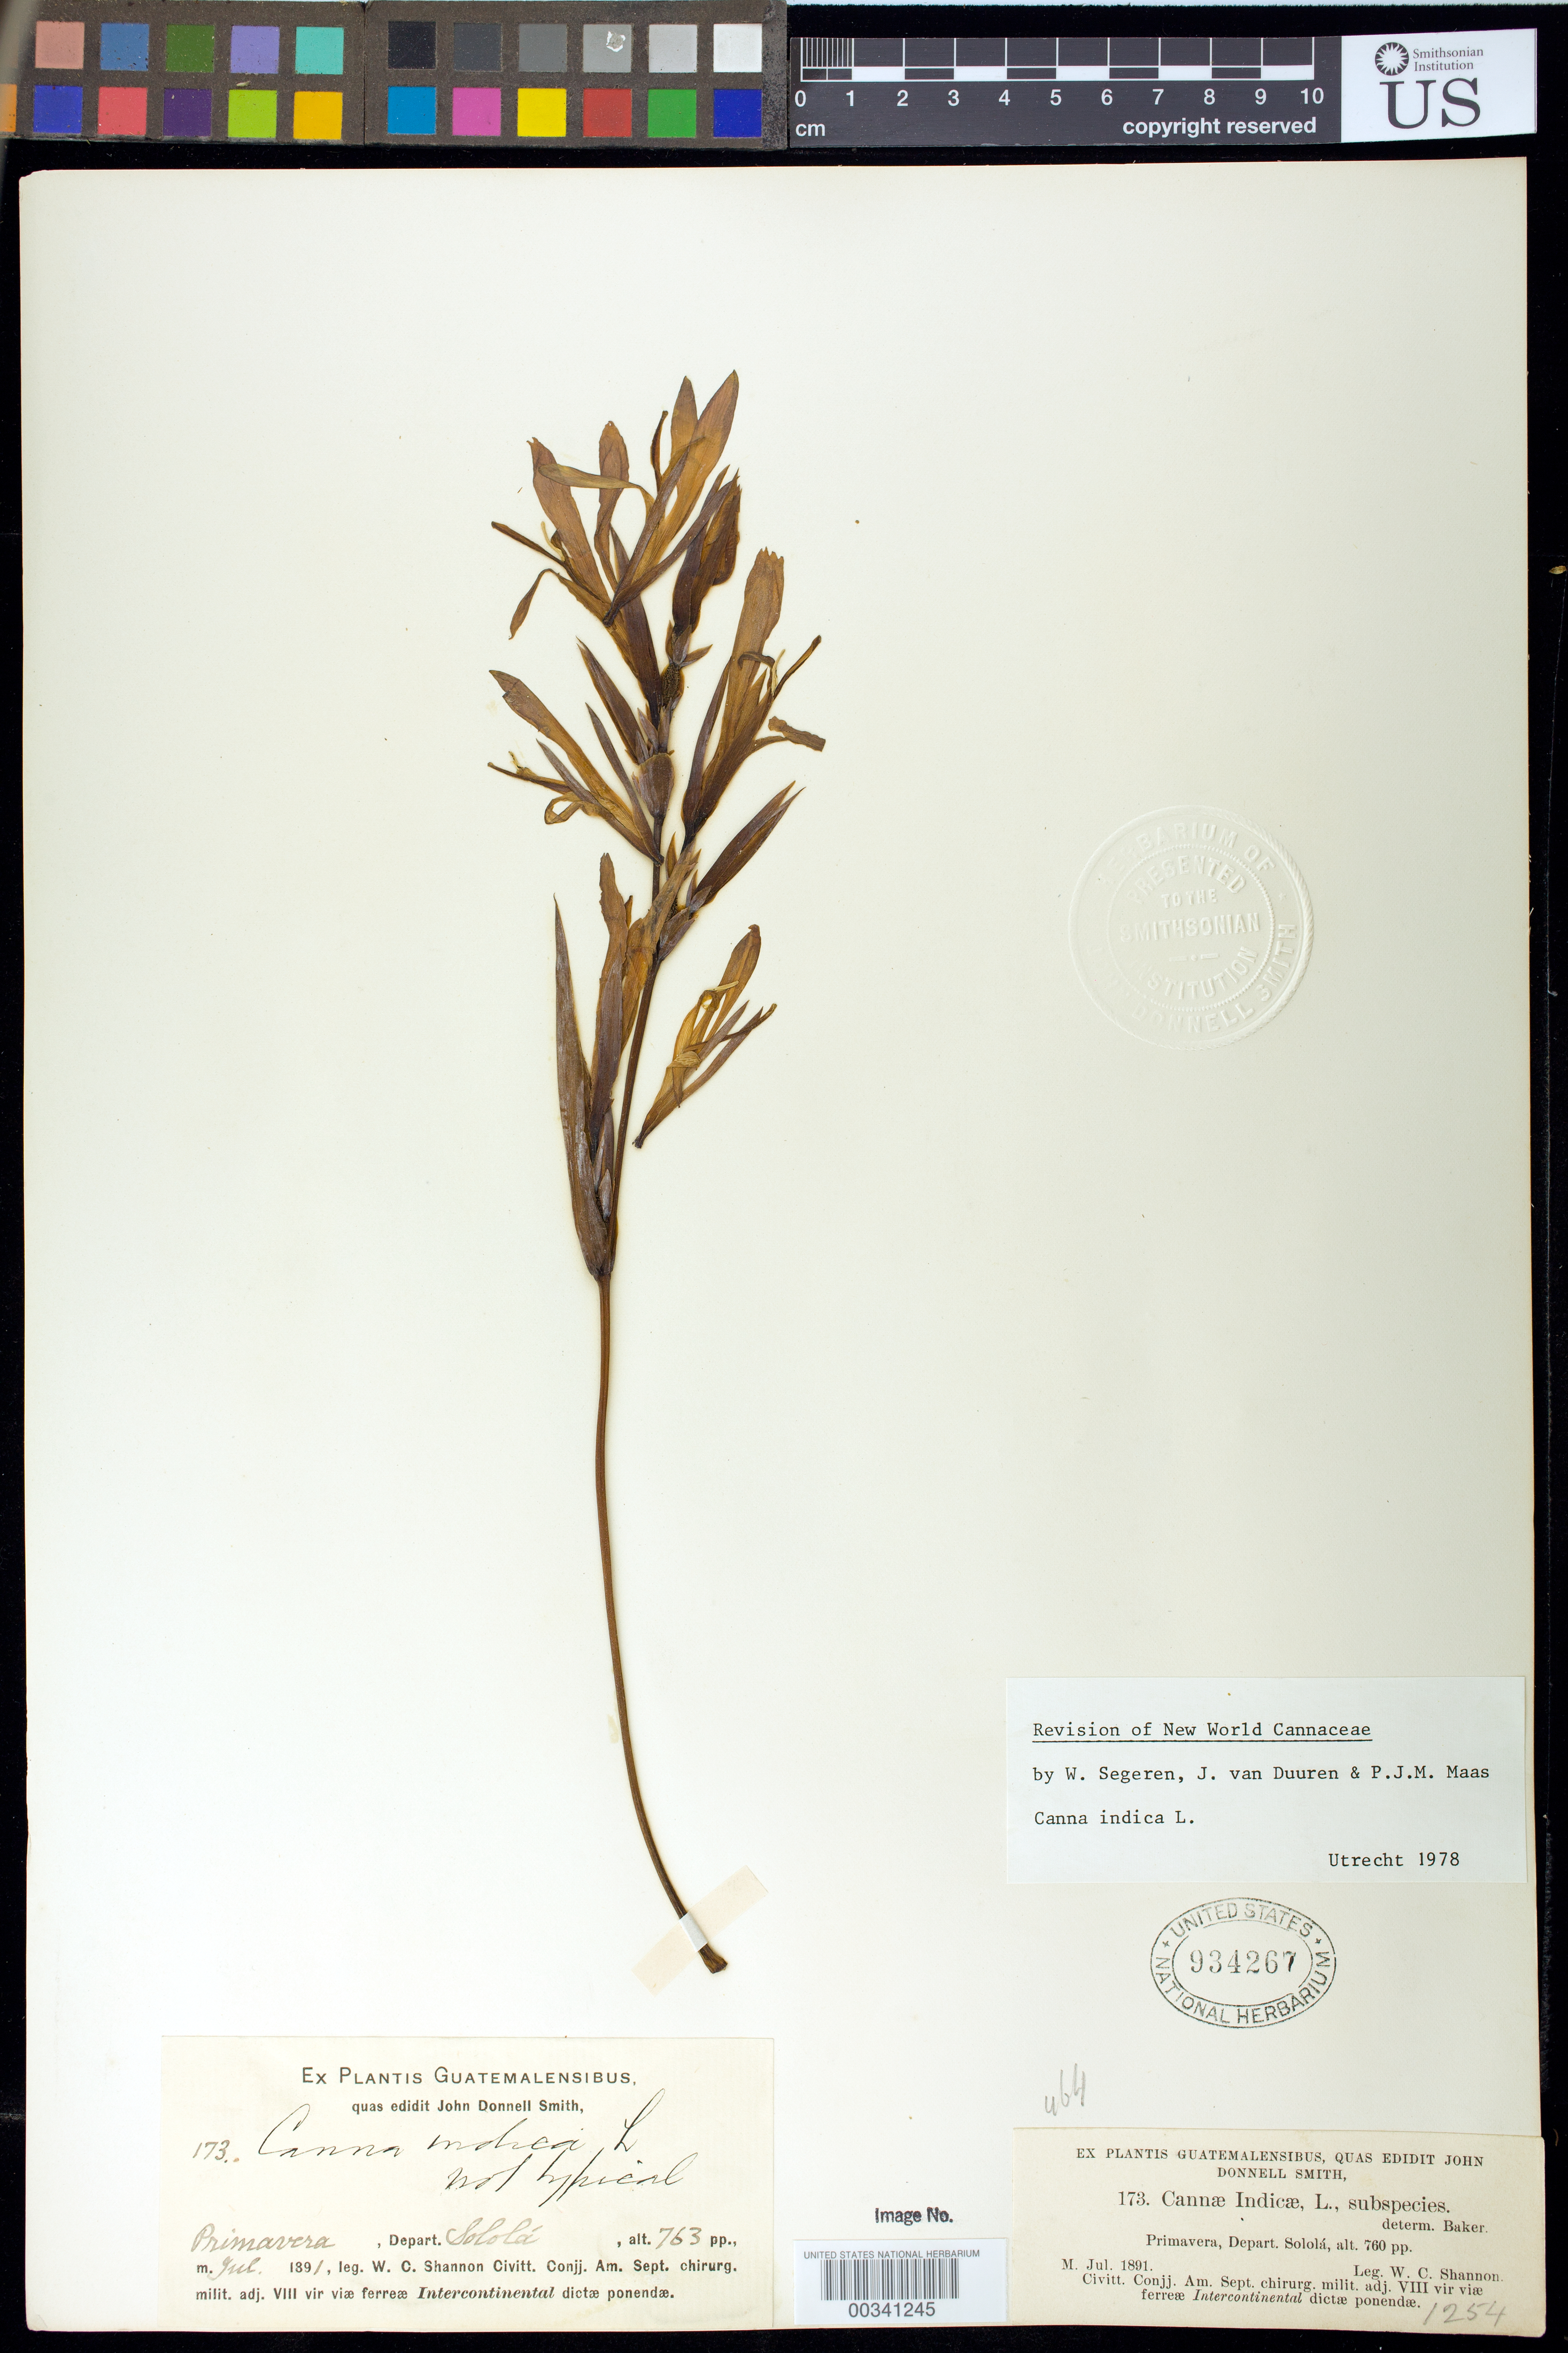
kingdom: Plantae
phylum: Tracheophyta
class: Liliopsida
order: Zingiberales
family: Cannaceae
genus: Canna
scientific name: Canna indica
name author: L.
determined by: Segeren, W.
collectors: W. C. Shannon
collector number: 173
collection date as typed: Jul 1891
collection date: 1891-07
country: Guatemala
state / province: Sololá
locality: Primavera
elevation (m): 233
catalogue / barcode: US 934267